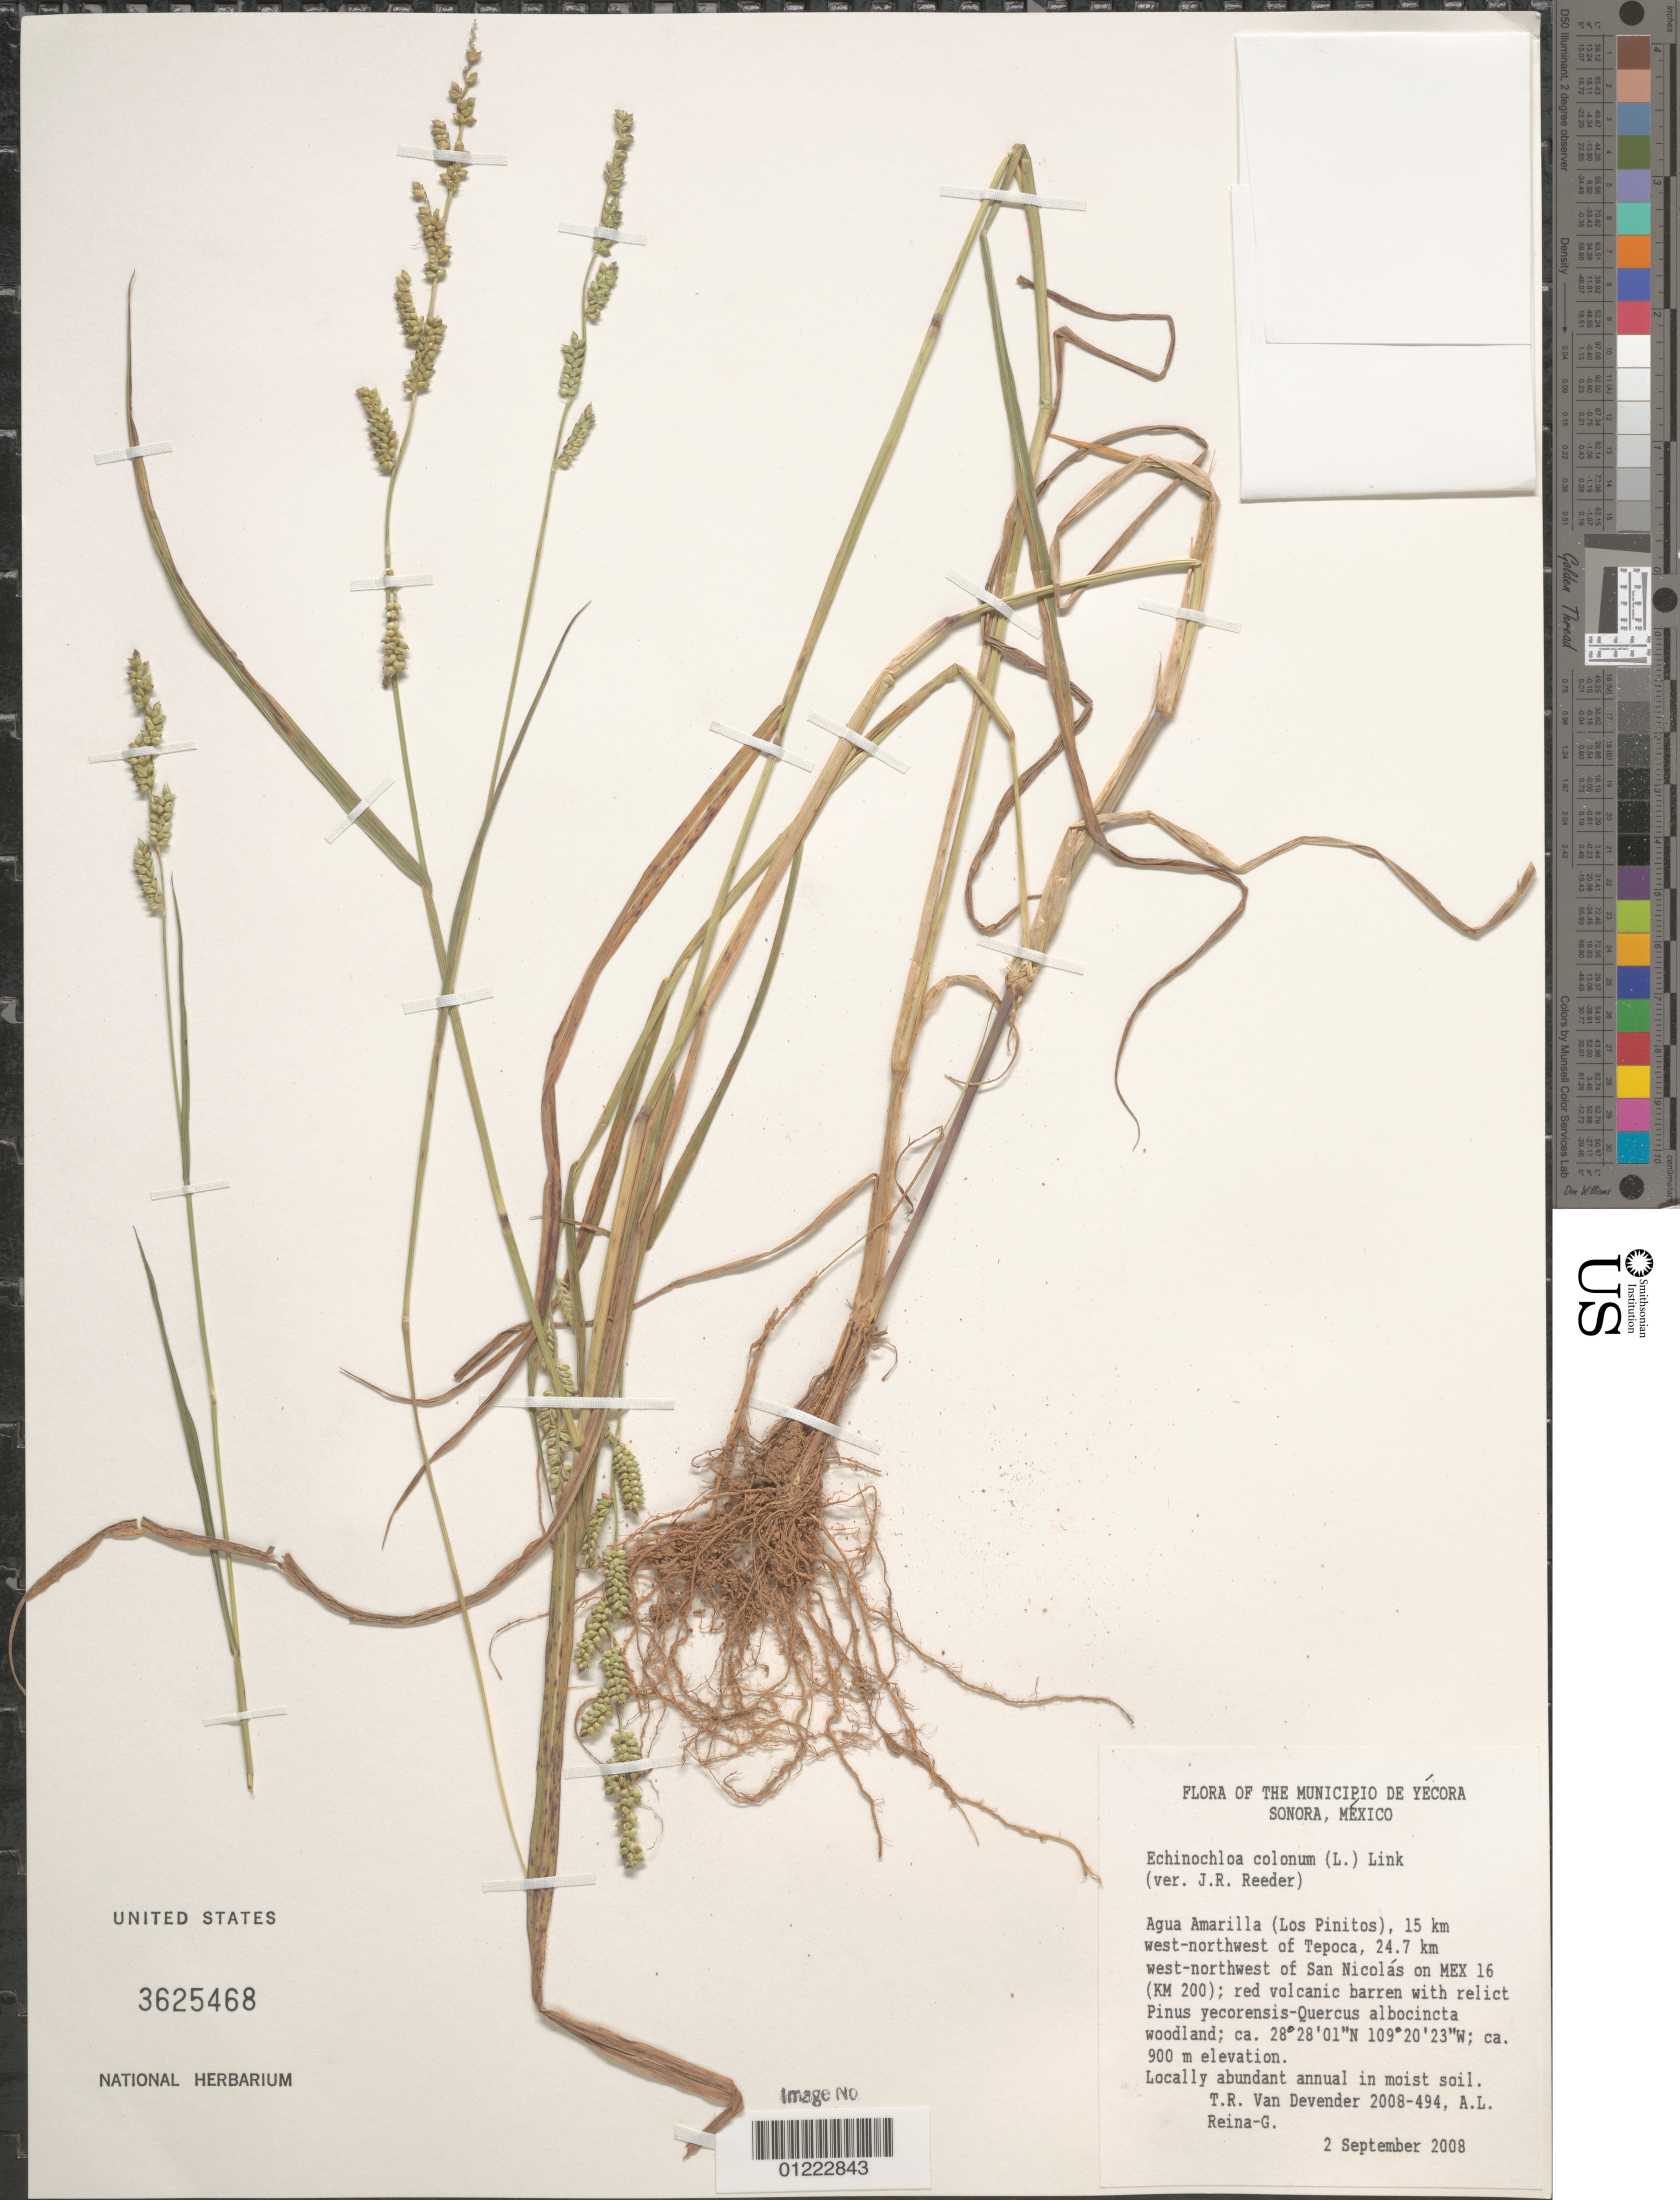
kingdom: Plantae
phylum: Tracheophyta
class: Liliopsida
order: Poales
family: Poaceae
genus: Echinochloa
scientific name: Echinochloa colonum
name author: (L.) Link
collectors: T. R. Van Devender & A. L. Reina G.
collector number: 2008-494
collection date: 2008-09-02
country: Mexico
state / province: Sonora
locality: Agua Amarilla (Los Pinitos), 15 km west-northwest of Tepoca, 24.7 km west-northwest of San Nicolas on MEX 16 (KM 200)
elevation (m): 900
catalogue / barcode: US 3625468